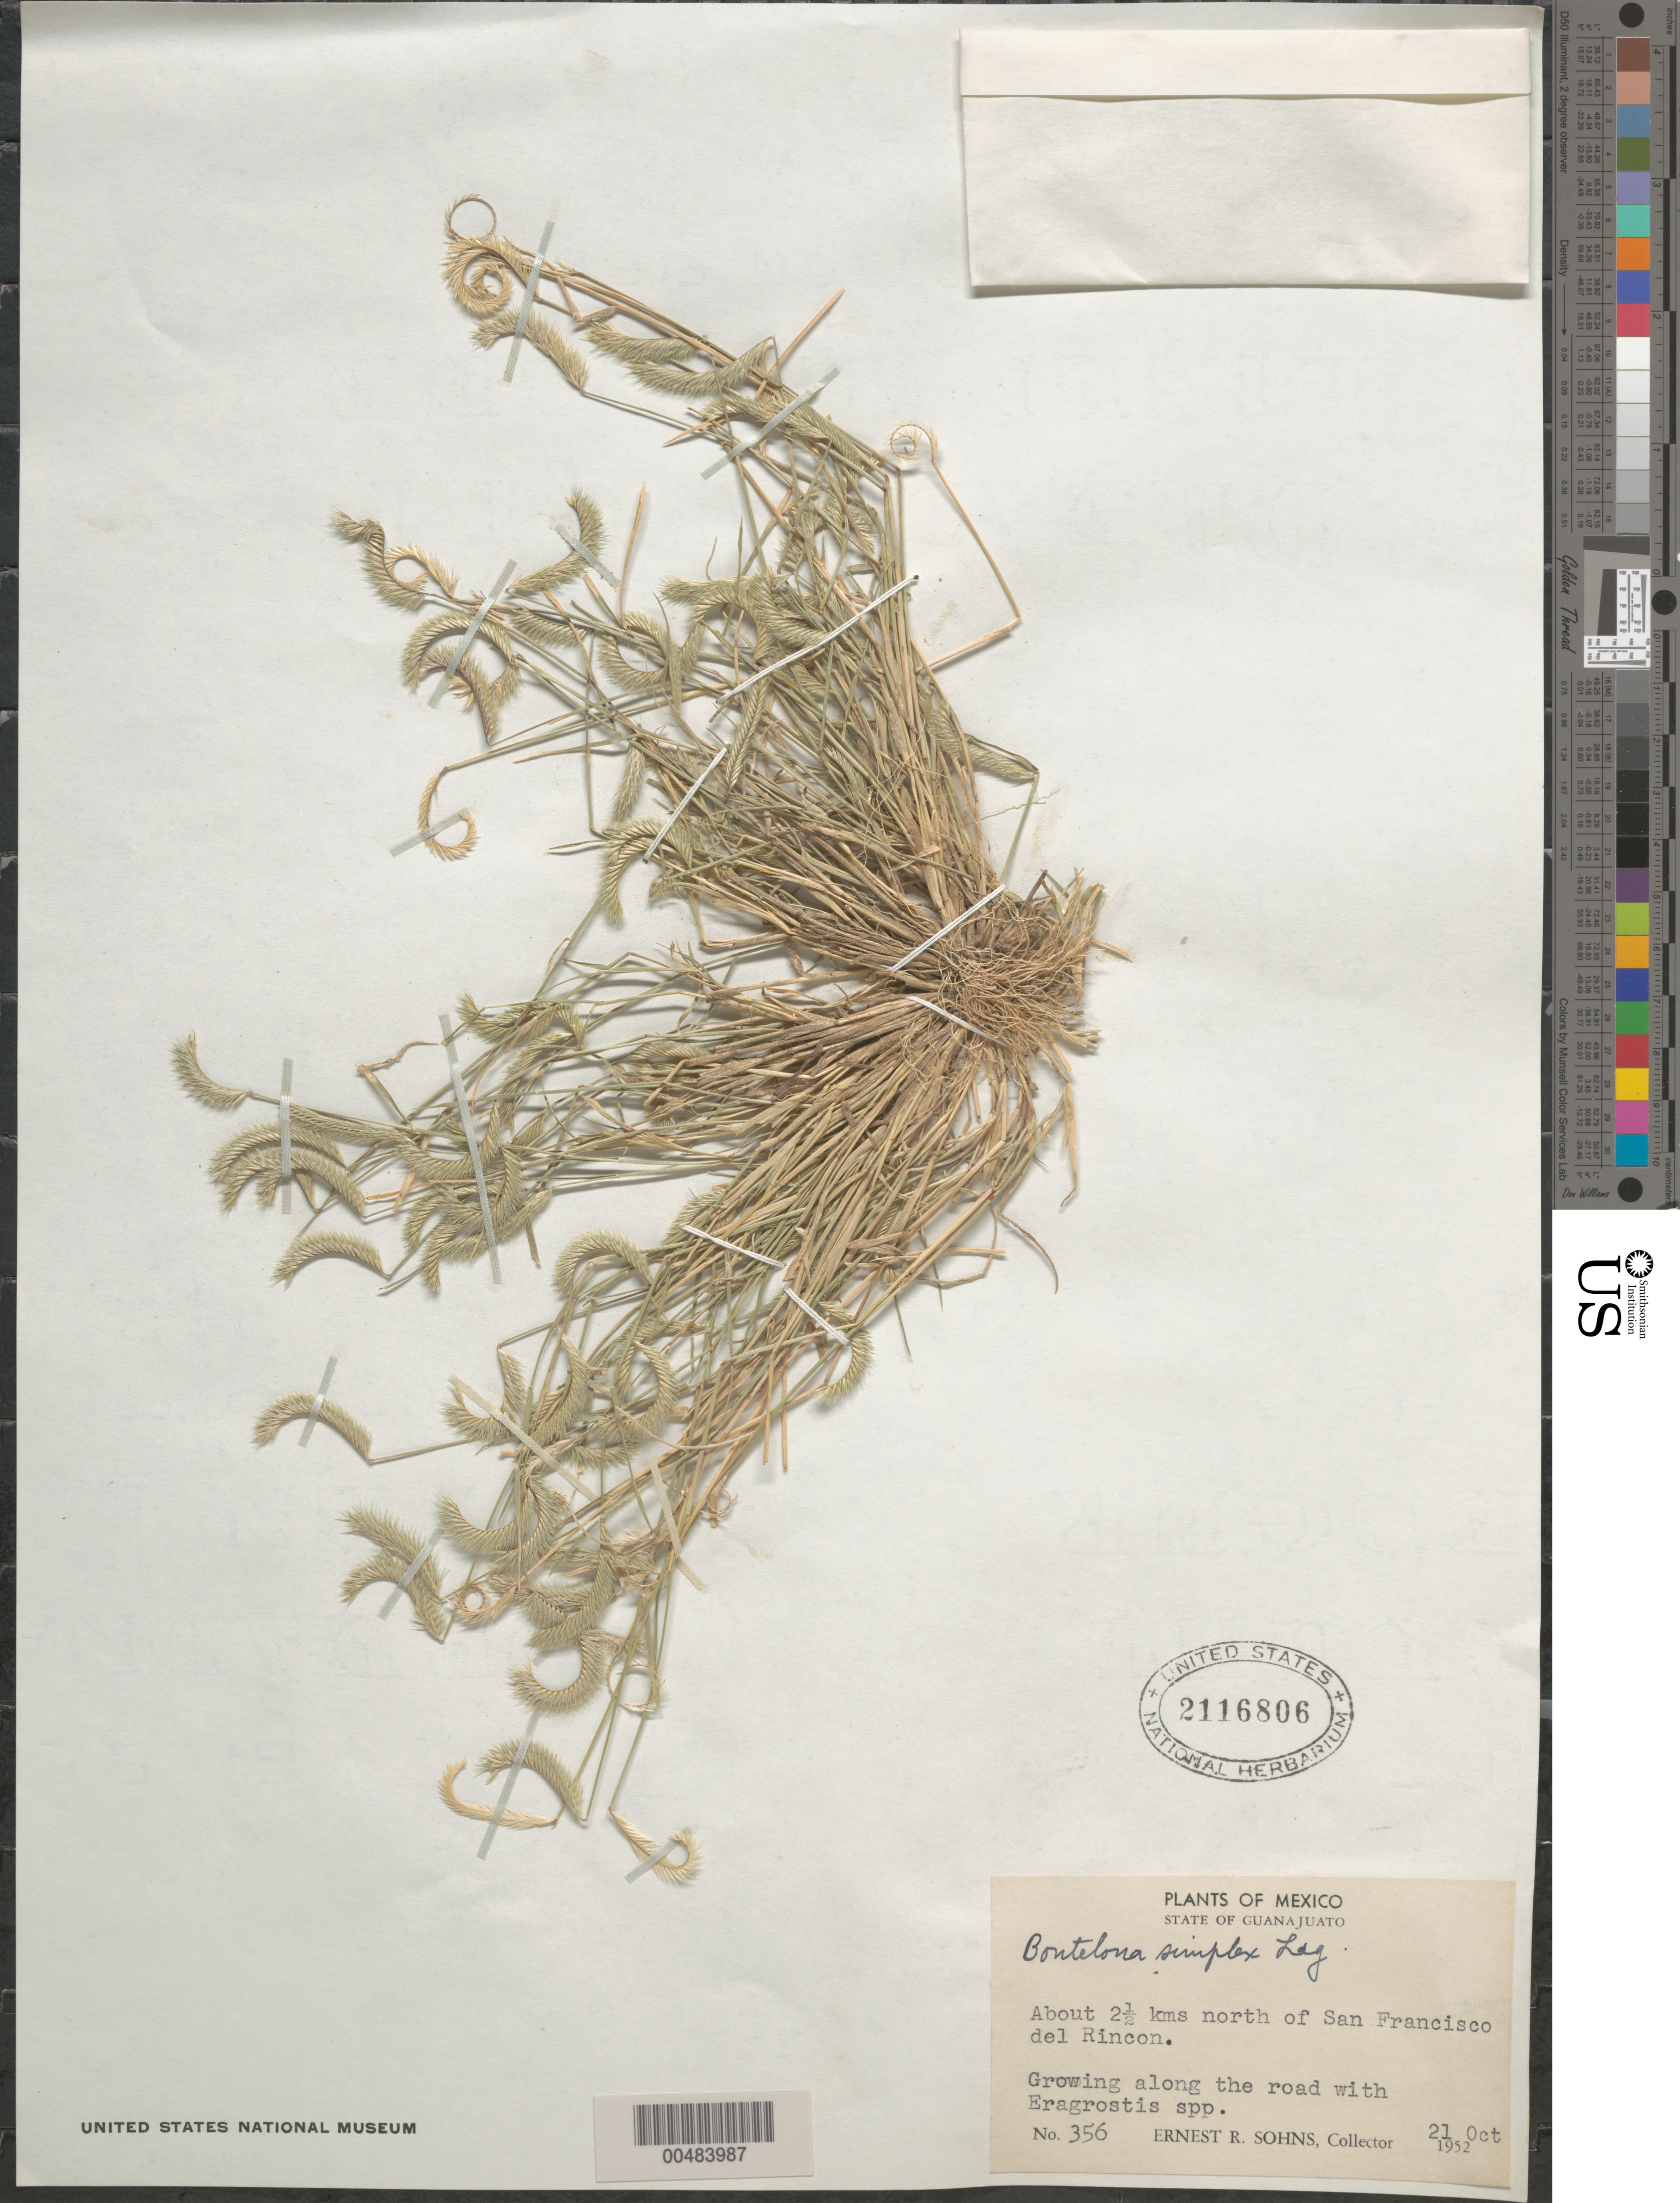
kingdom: Plantae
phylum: Tracheophyta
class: Liliopsida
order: Poales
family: Poaceae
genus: Bouteloua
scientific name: Bouteloua simplex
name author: Lag.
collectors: E. R. Sohns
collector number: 356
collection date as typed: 21 Oct 1952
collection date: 1952-10-21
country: Mexico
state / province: Guanajuato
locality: About 2.5 km N of San Francisco del Rincon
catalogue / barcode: US 2116806